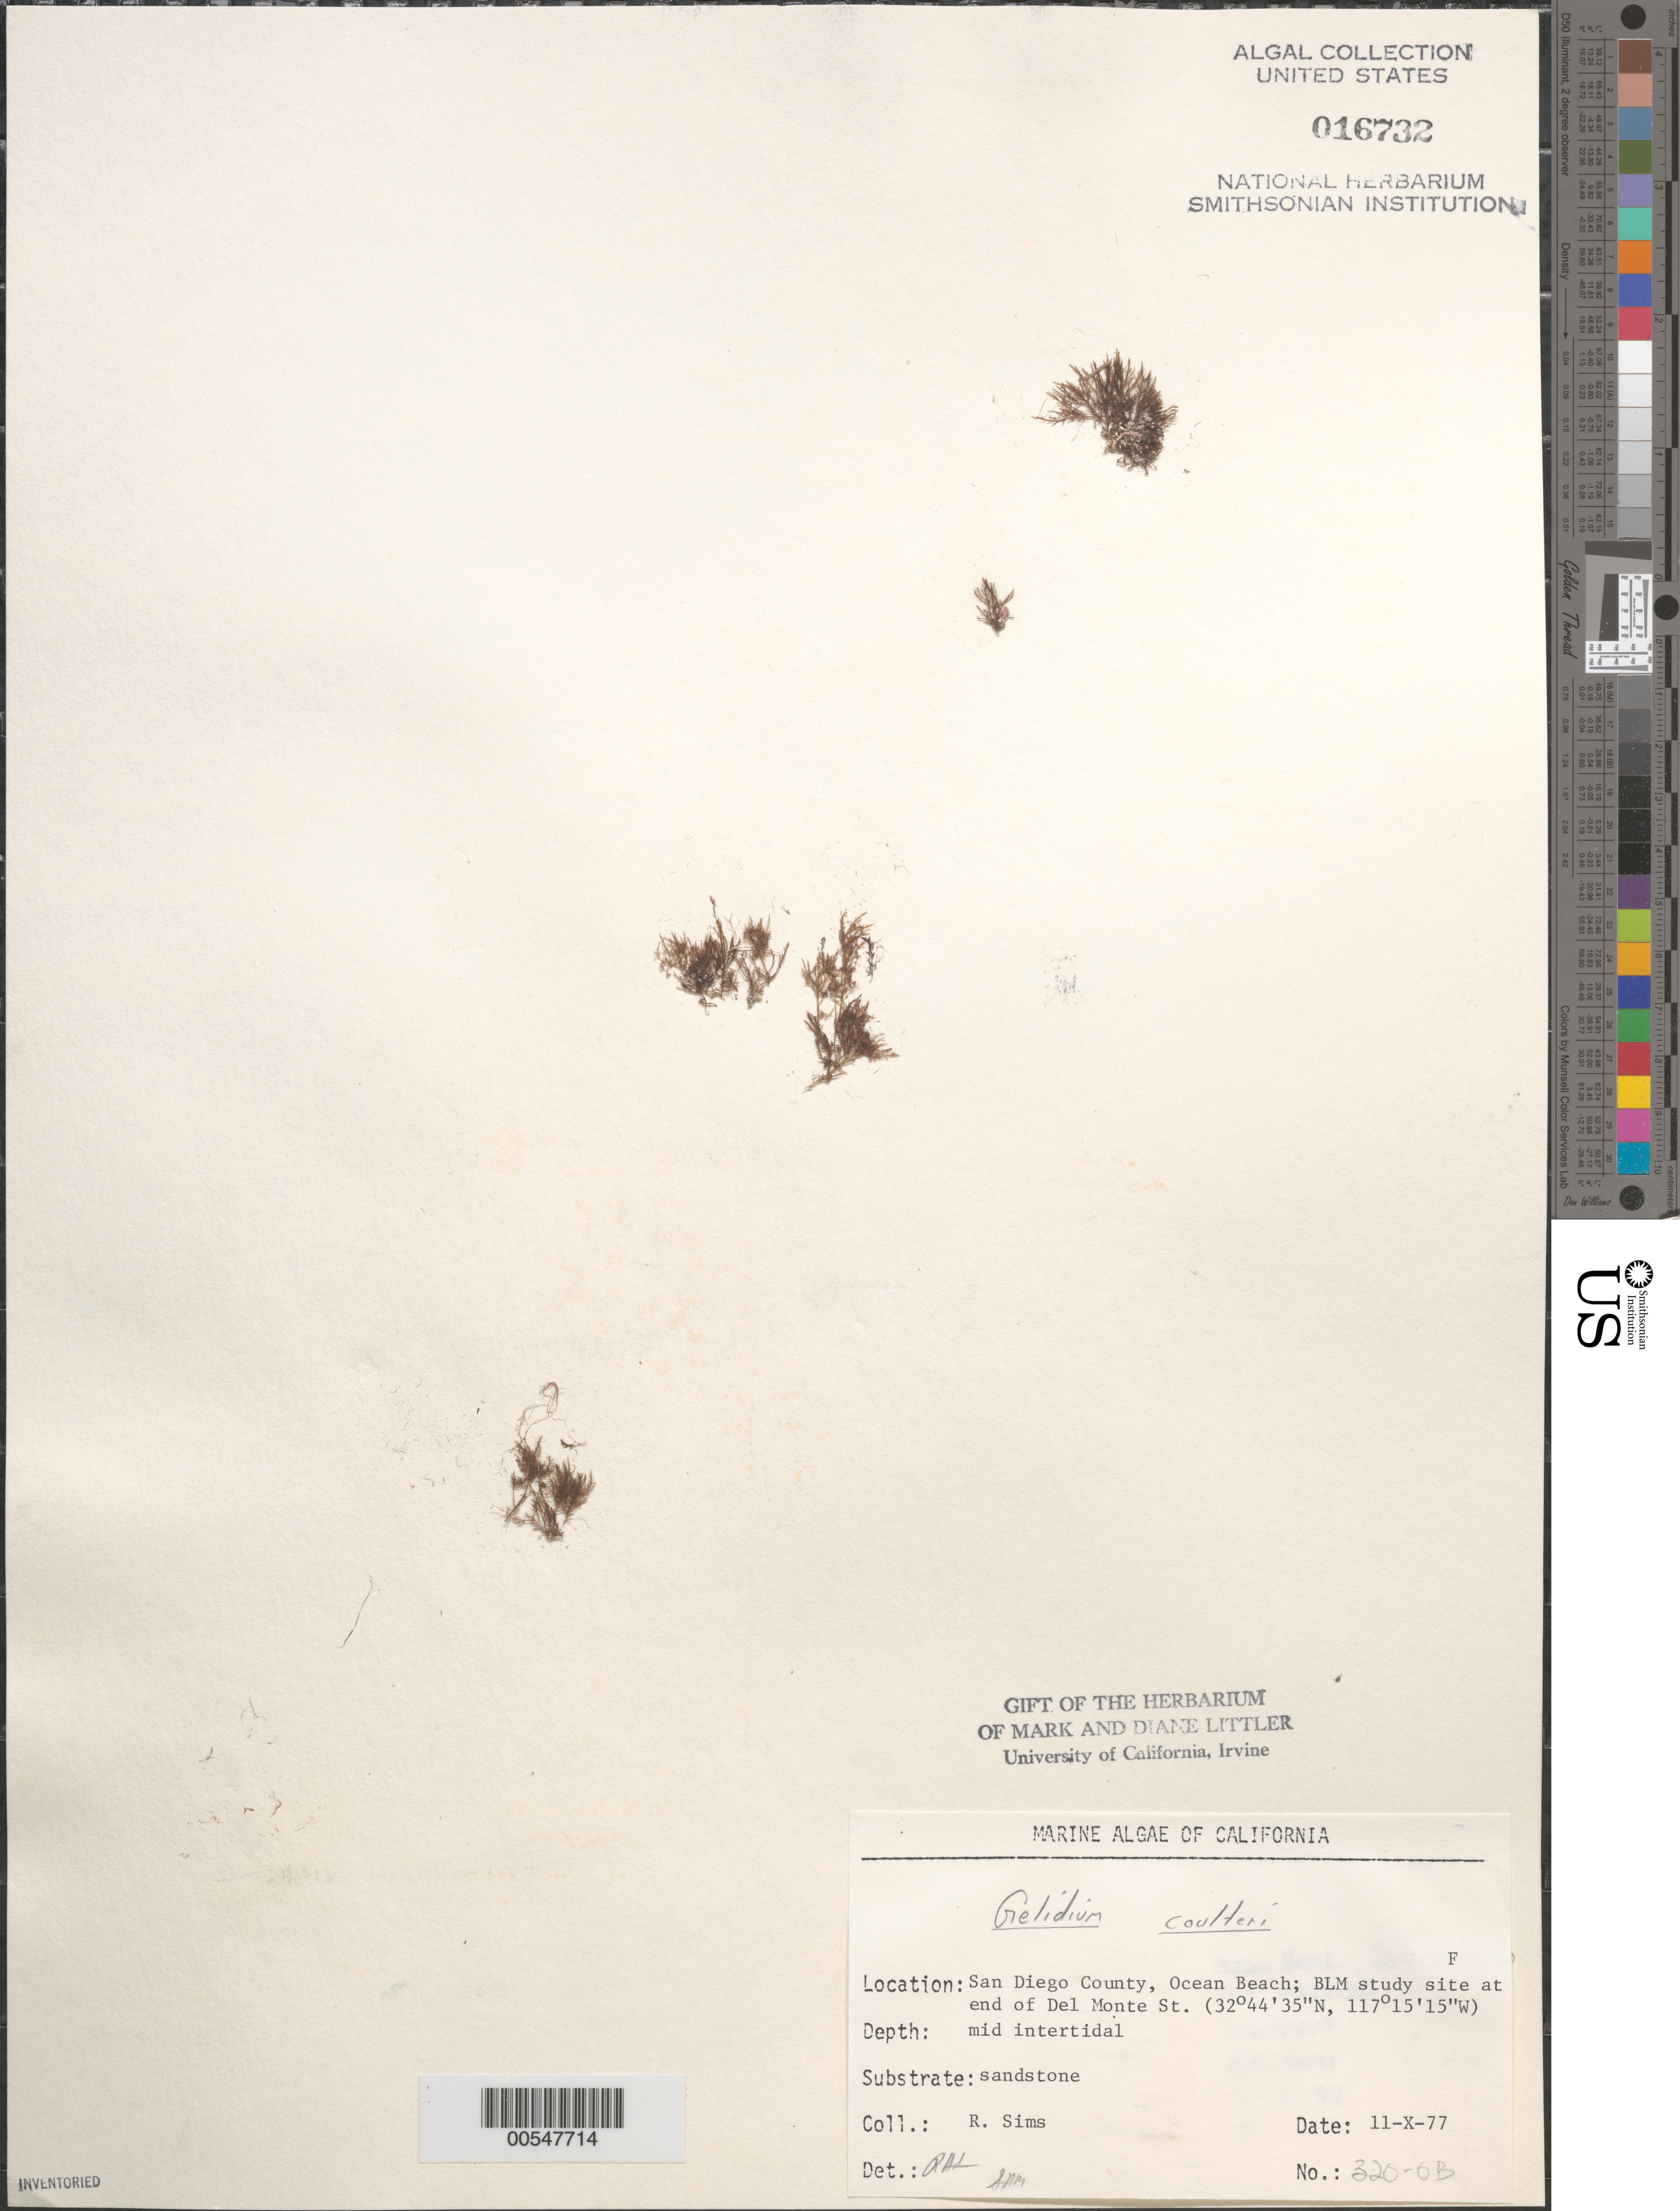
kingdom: Plantae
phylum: Rhodophyta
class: Florideophyceae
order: Gelidiales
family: Gelidiaceae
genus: Gelidium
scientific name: Gelidium coulteri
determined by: Sims, Robert H.; Murray, S. N.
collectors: R. H. Sims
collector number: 320-ob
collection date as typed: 11 Oct 1977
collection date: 1977-10-11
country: United States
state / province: California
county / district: San Diego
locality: Ocean Beach, end of Del Monte Street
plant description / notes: BLM-SOCALBIGHT Rocky Intertidal Survey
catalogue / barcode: US 16732